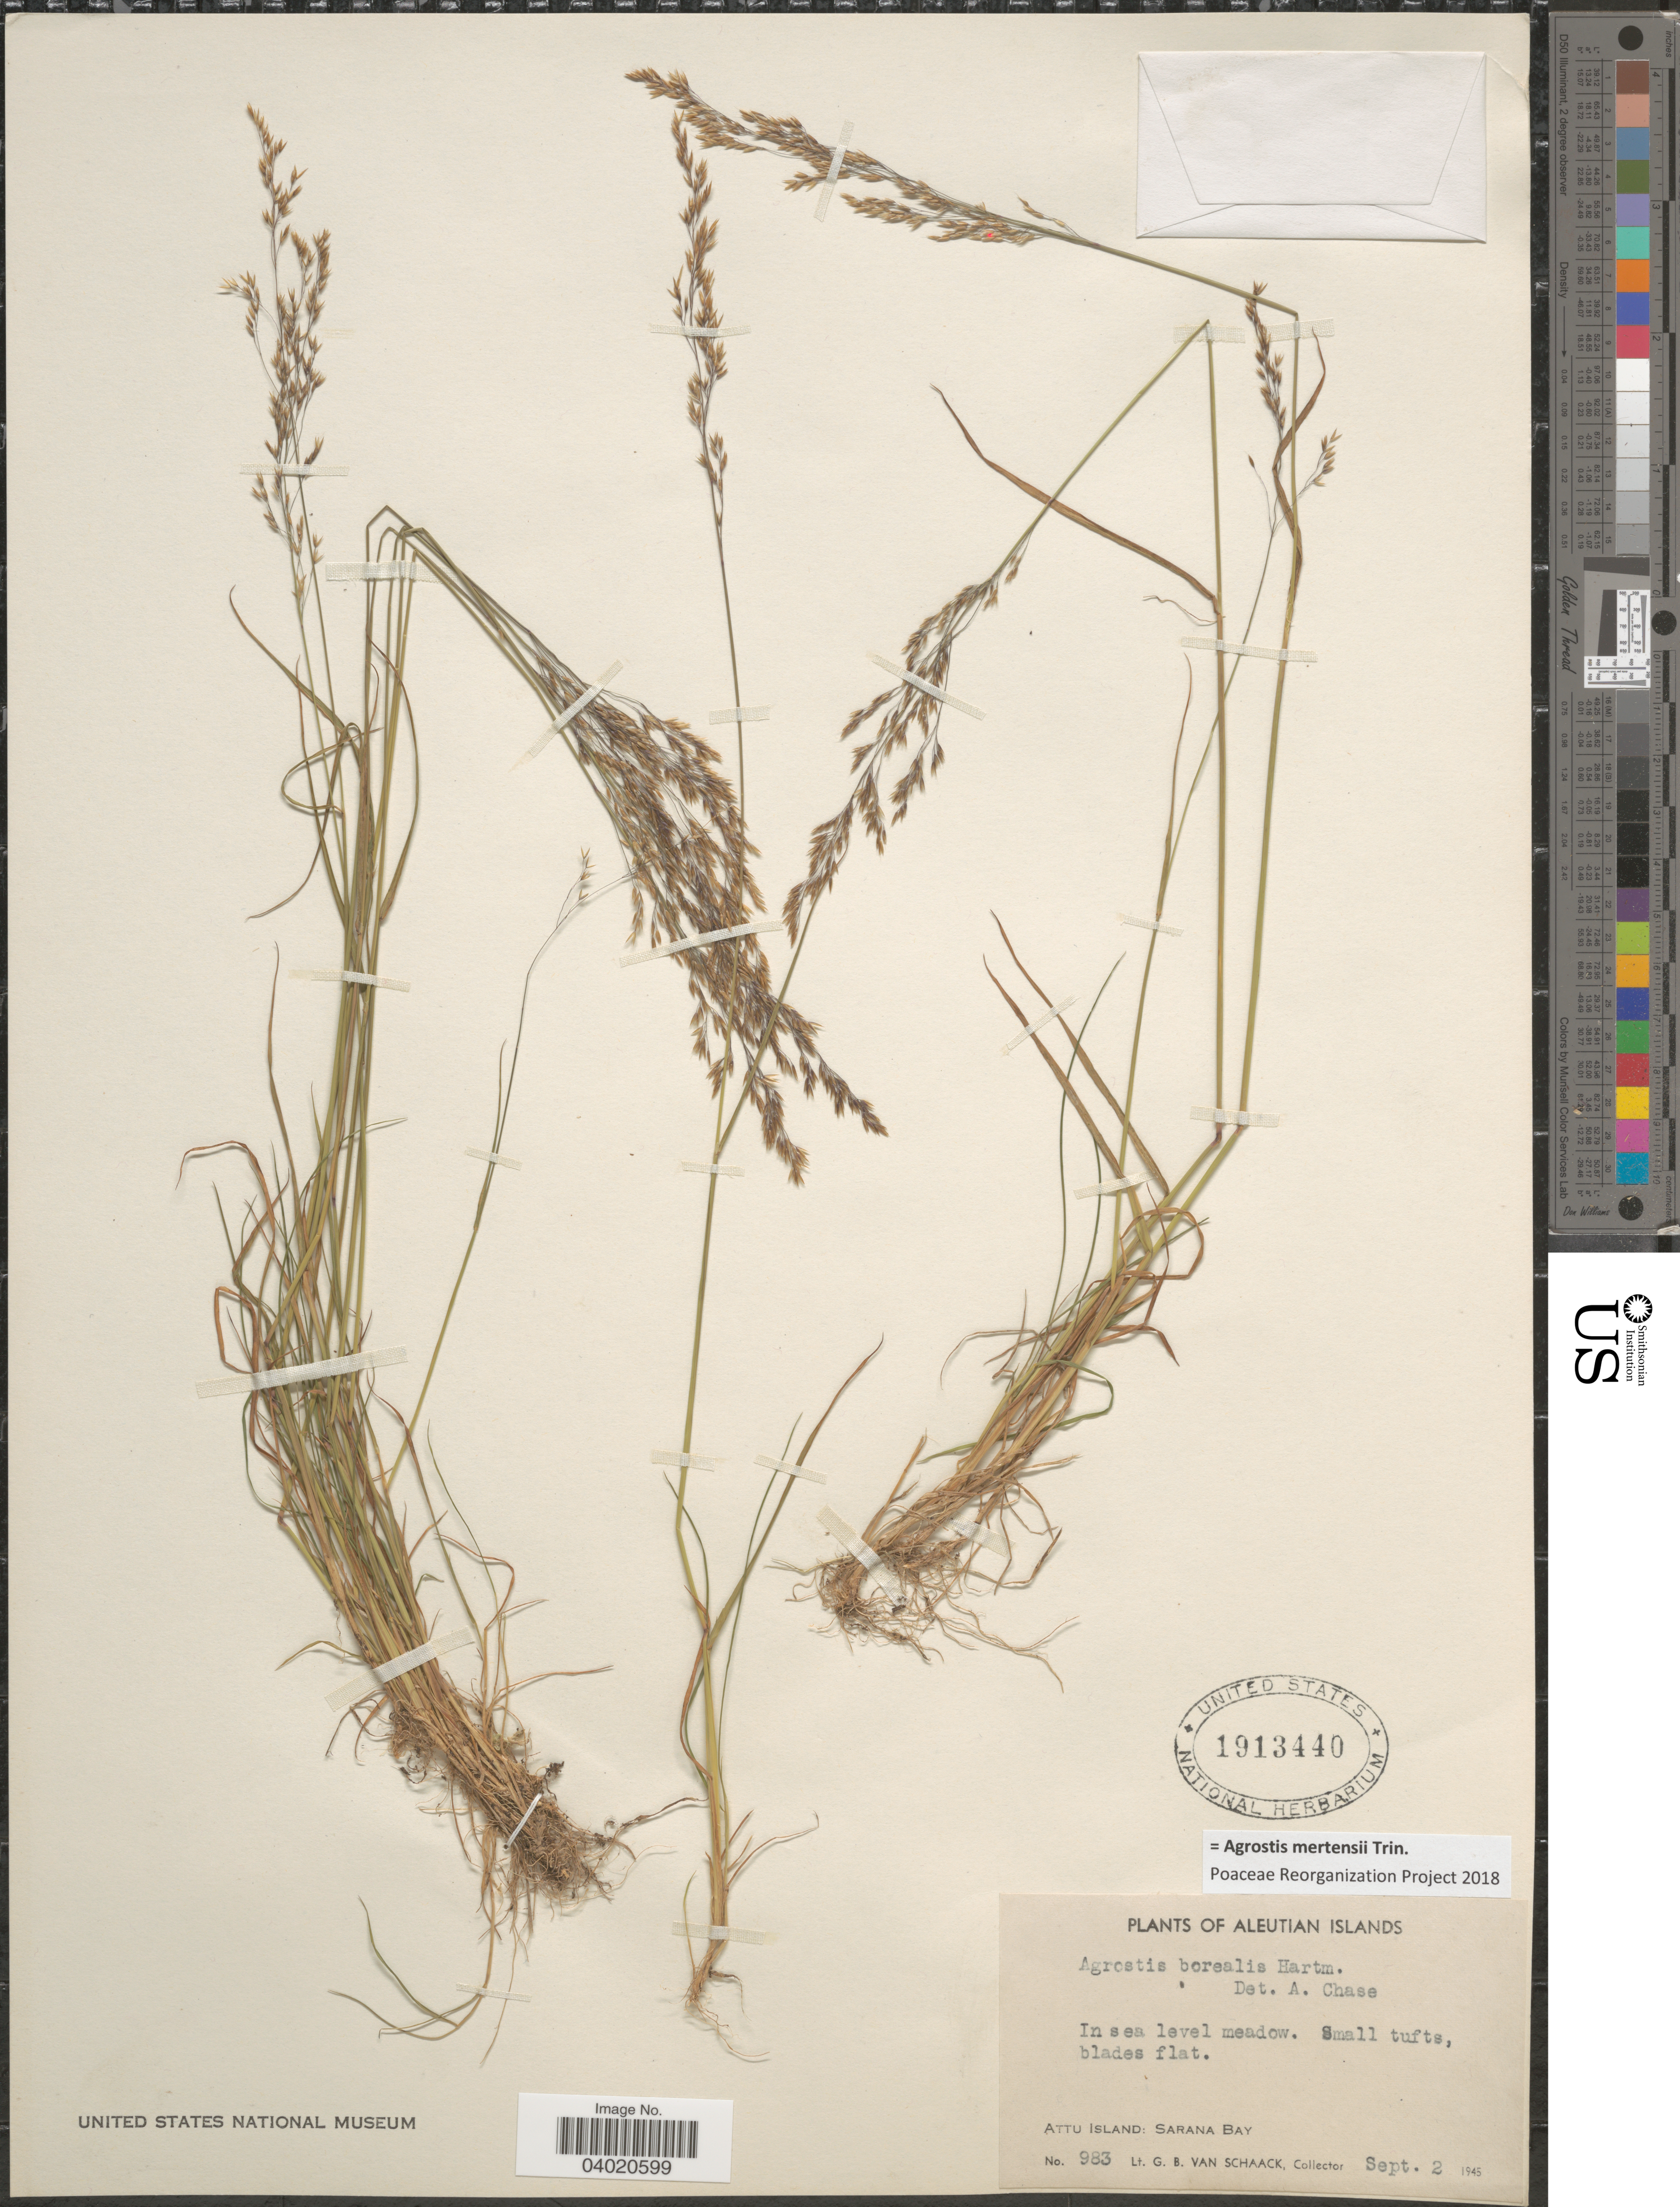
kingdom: Plantae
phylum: Tracheophyta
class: Liliopsida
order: Poales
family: Poaceae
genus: Agrostis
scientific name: Agrostis mertensii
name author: Trin.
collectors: G. Van Schaack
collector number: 983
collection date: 1945-09-02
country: United States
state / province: Alaska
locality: Aleutian Islands. Attu Island: Sarana Bay.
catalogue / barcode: US 1913440